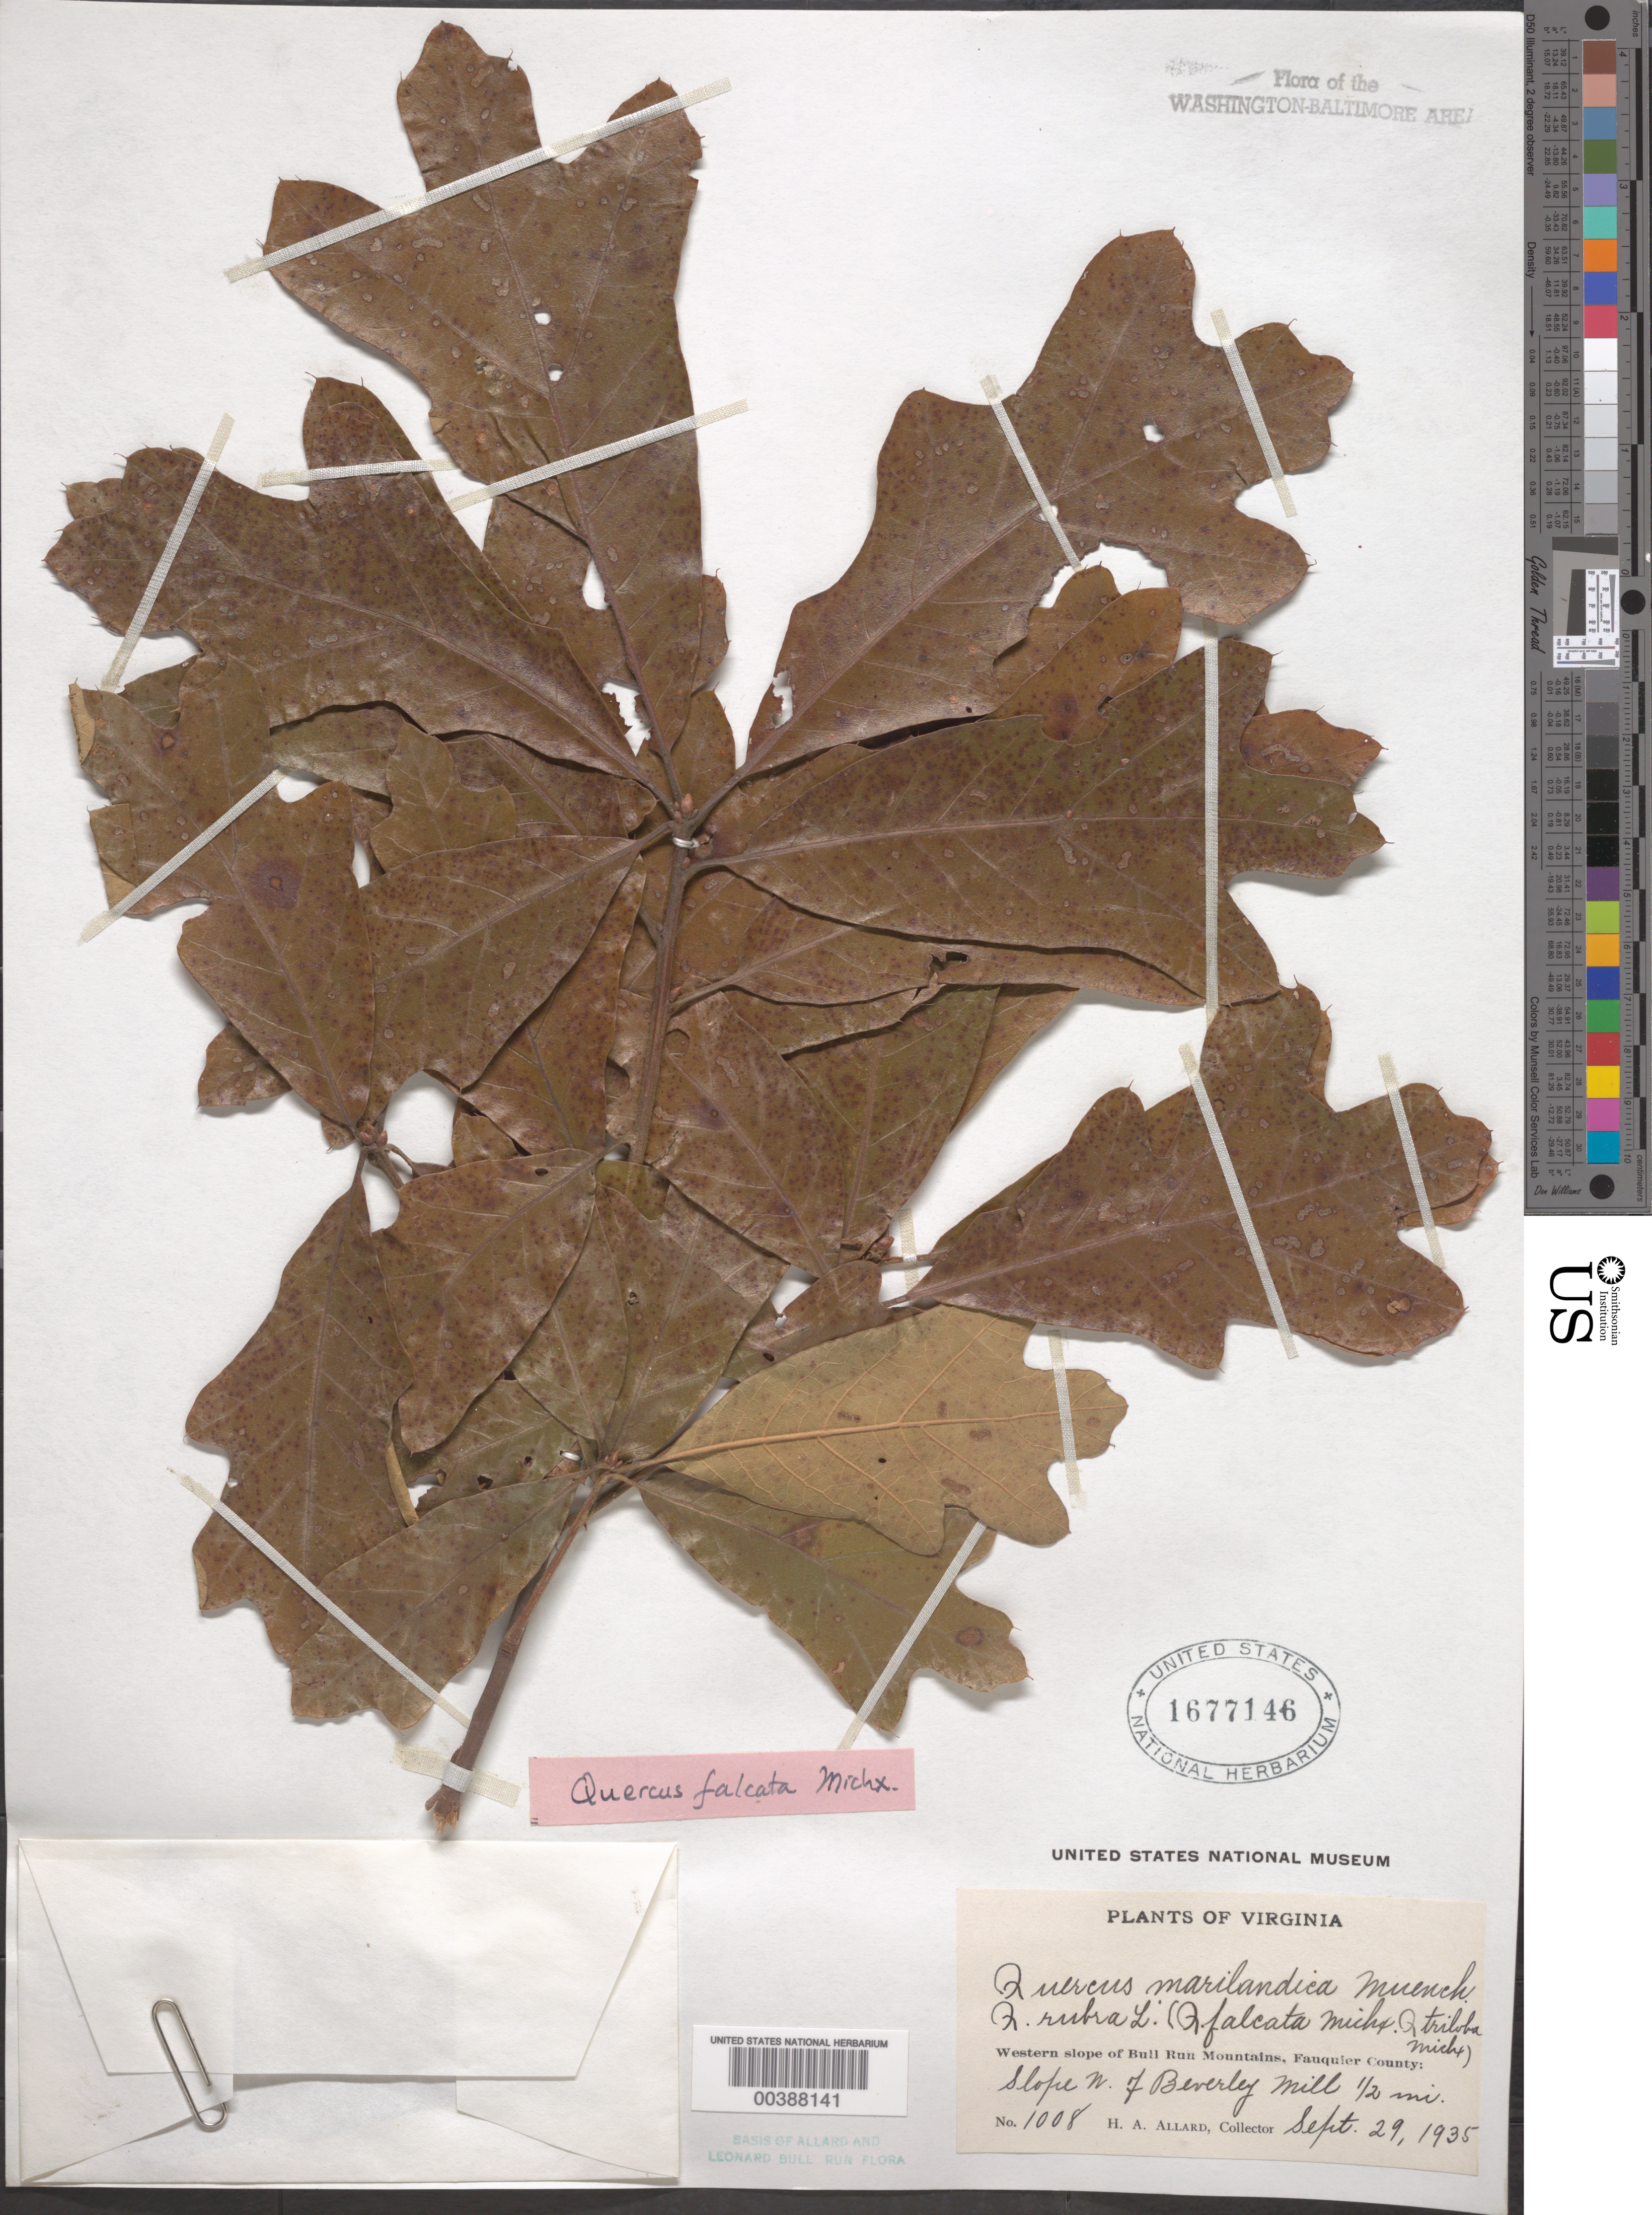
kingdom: Plantae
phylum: Tracheophyta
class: Magnoliopsida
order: Fagales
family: Fagaceae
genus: Quercus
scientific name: Quercus falcata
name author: Michx.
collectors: H. A. Allard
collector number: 1008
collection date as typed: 29 Sep 1935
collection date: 1935-09-29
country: United States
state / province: Virginia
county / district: Fauquier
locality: North of Beverley Mill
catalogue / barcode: US 1677146